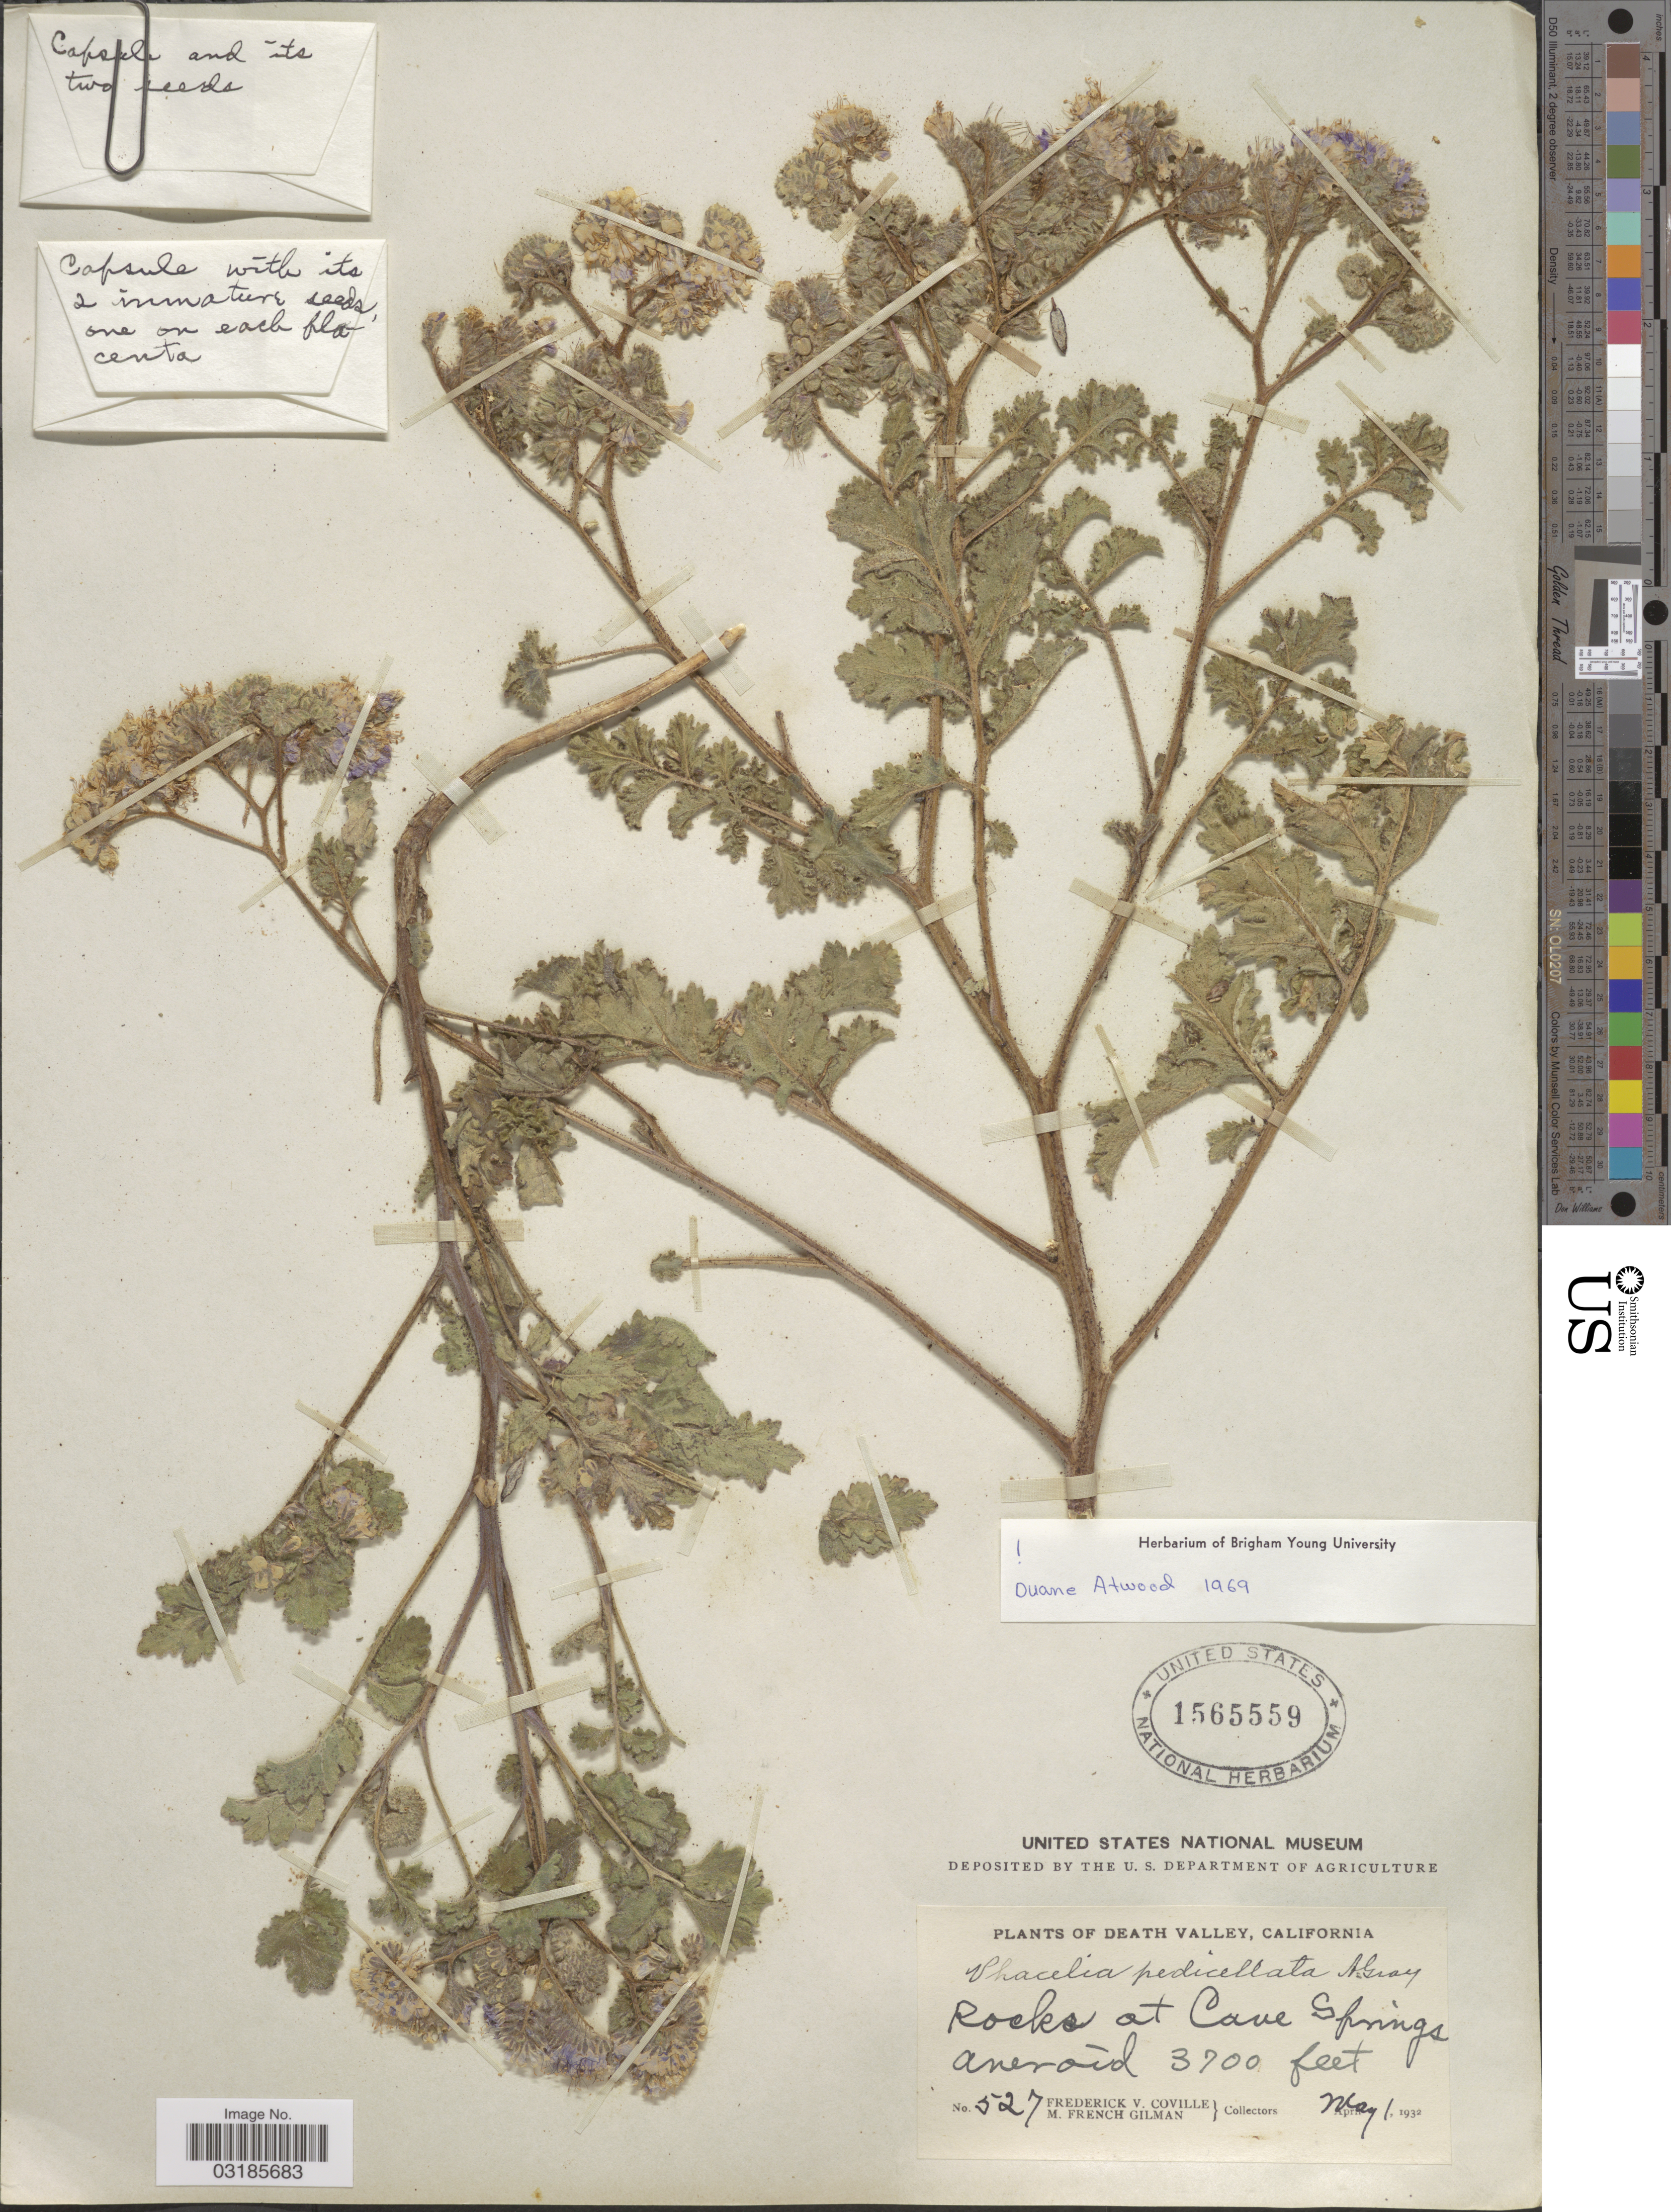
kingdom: Plantae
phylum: Tracheophyta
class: Magnoliopsida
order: Boraginales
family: Hydrophyllaceae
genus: Phacelia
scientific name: Phacelia pedicellata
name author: A. Gray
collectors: F. V. Coville & M. F. Gilman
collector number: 527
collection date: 1932-05-01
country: United States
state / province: California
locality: Death Valley. Rocks at Cave Springs Aneroid.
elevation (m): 1128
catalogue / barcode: US 1565559